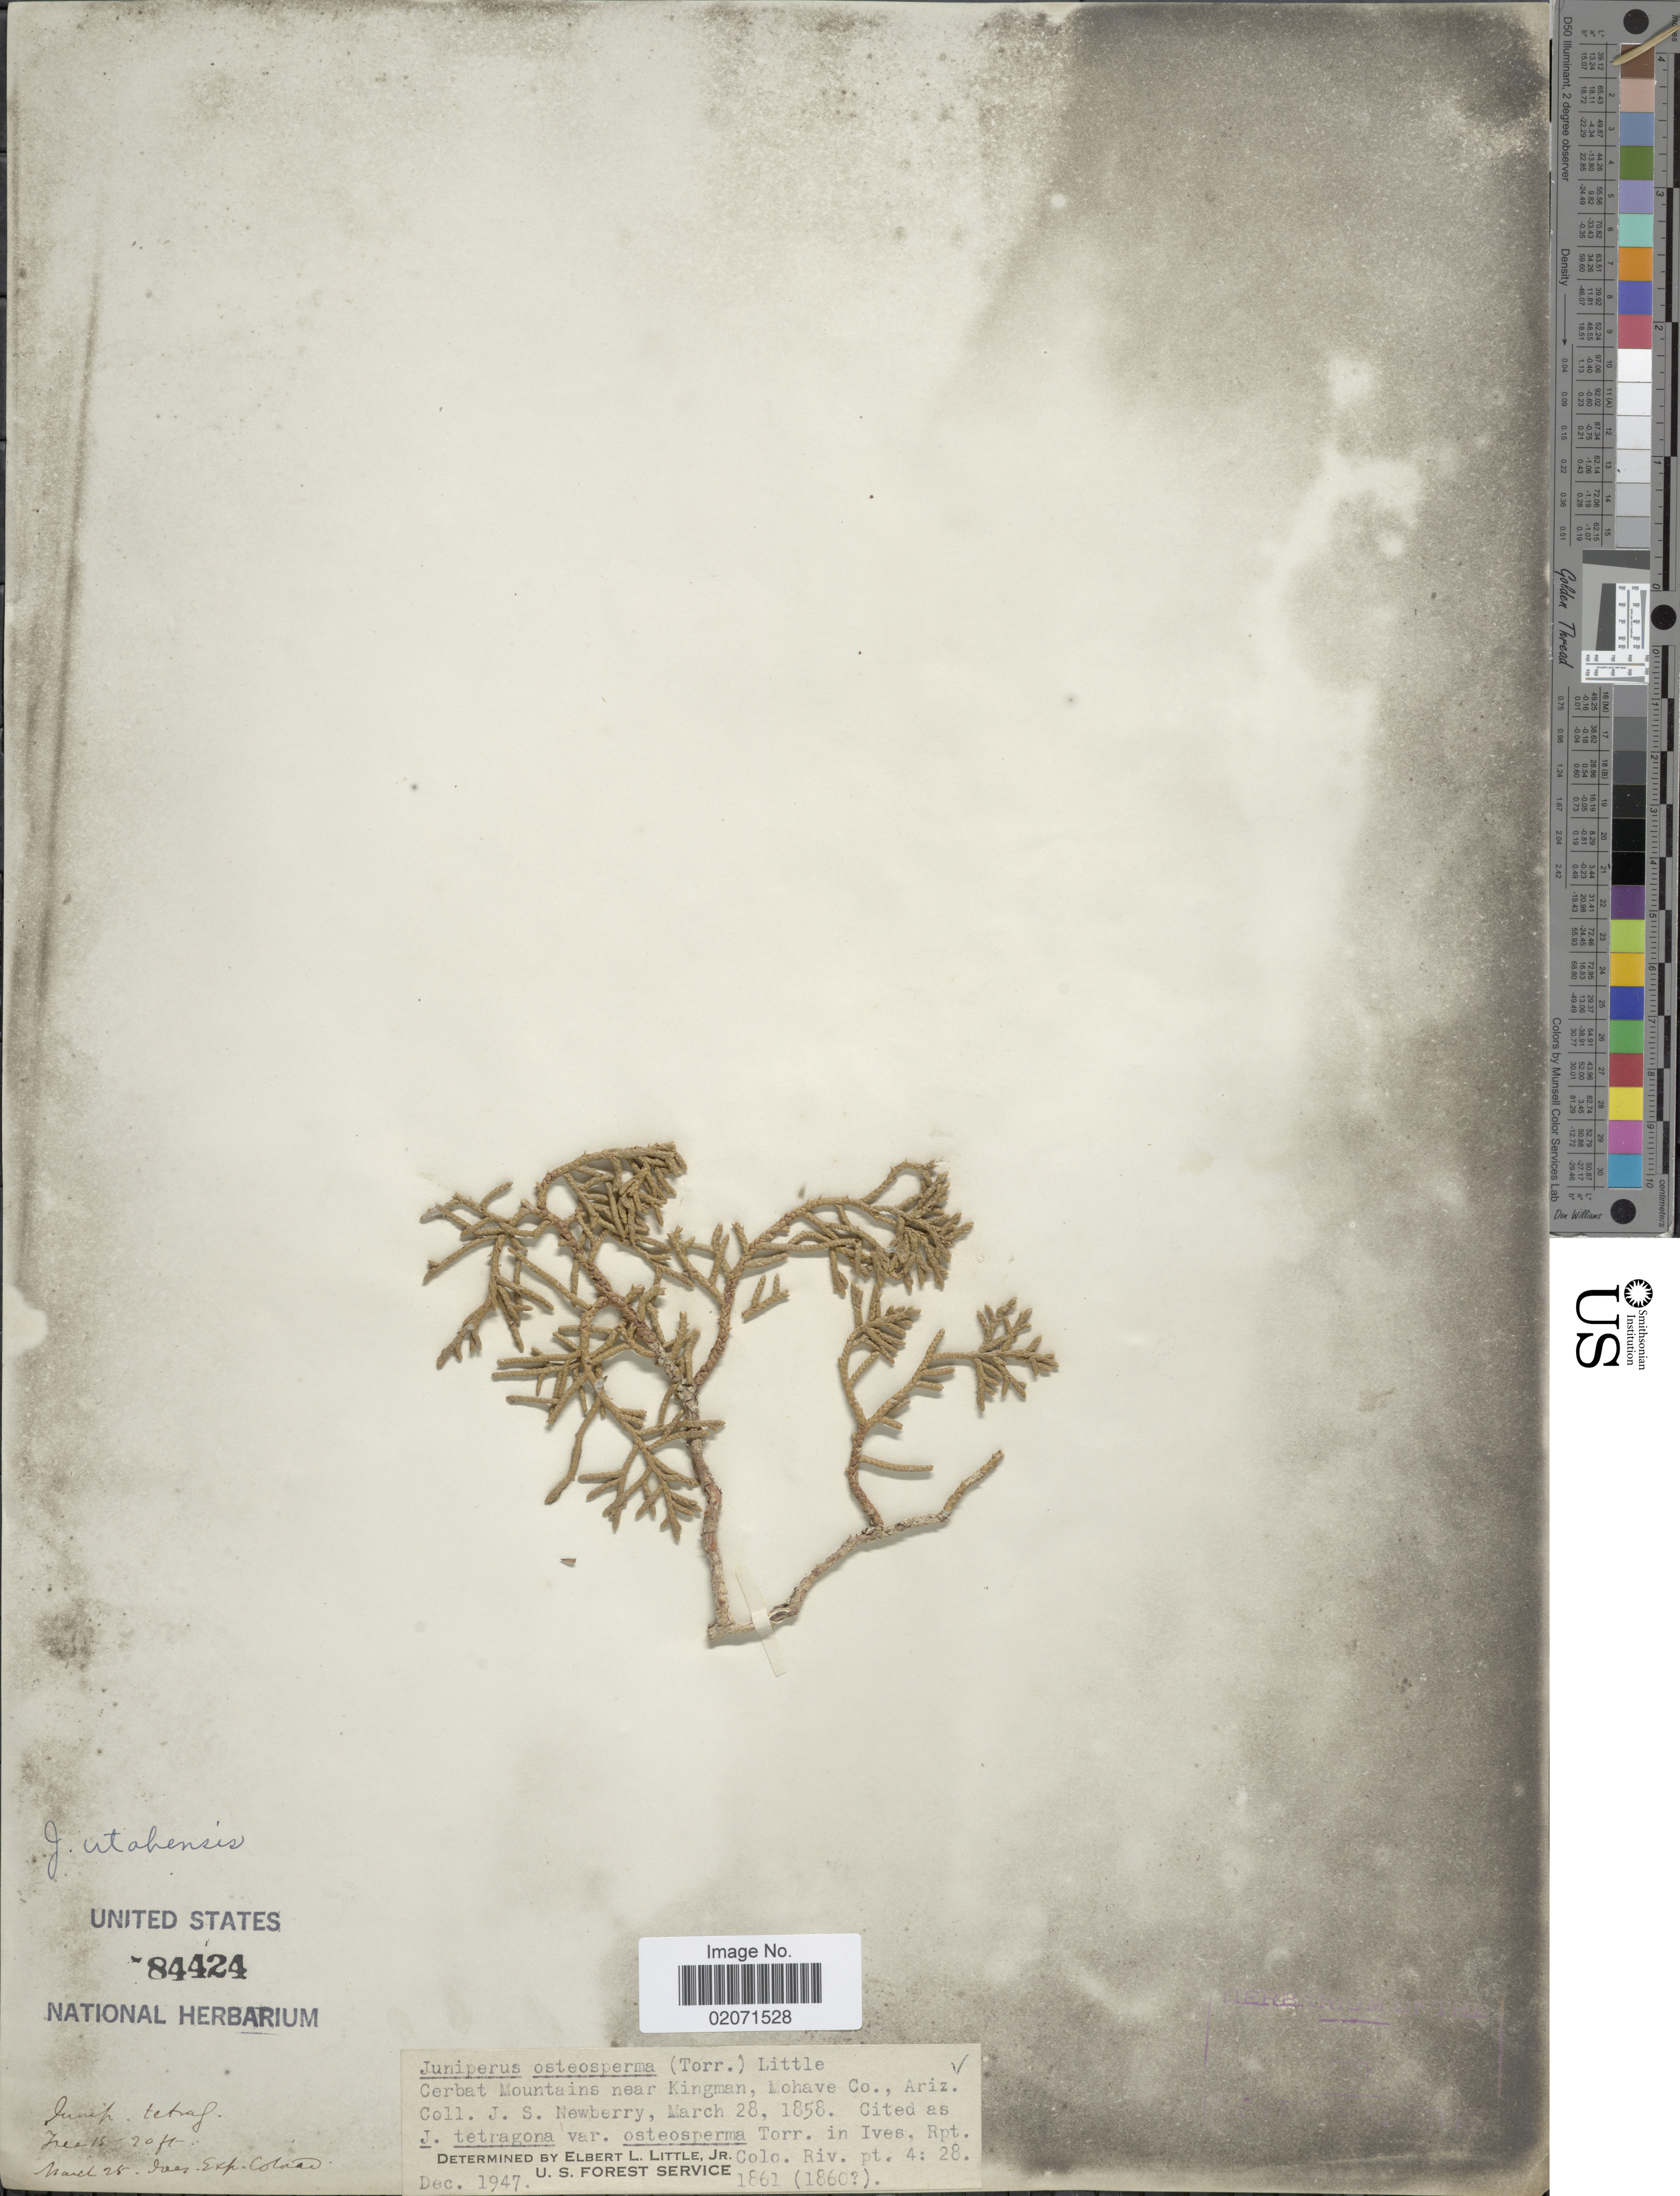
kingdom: Plantae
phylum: Tracheophyta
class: Pinopsida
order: Pinales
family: Cupressaceae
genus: Juniperus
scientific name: Juniperus osteosperma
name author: (Torr.) Little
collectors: J. S. Newberry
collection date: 1858-03-28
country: United States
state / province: Arizona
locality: Cerbat Mountains near Kingman, Mohave Co.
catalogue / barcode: US 84424